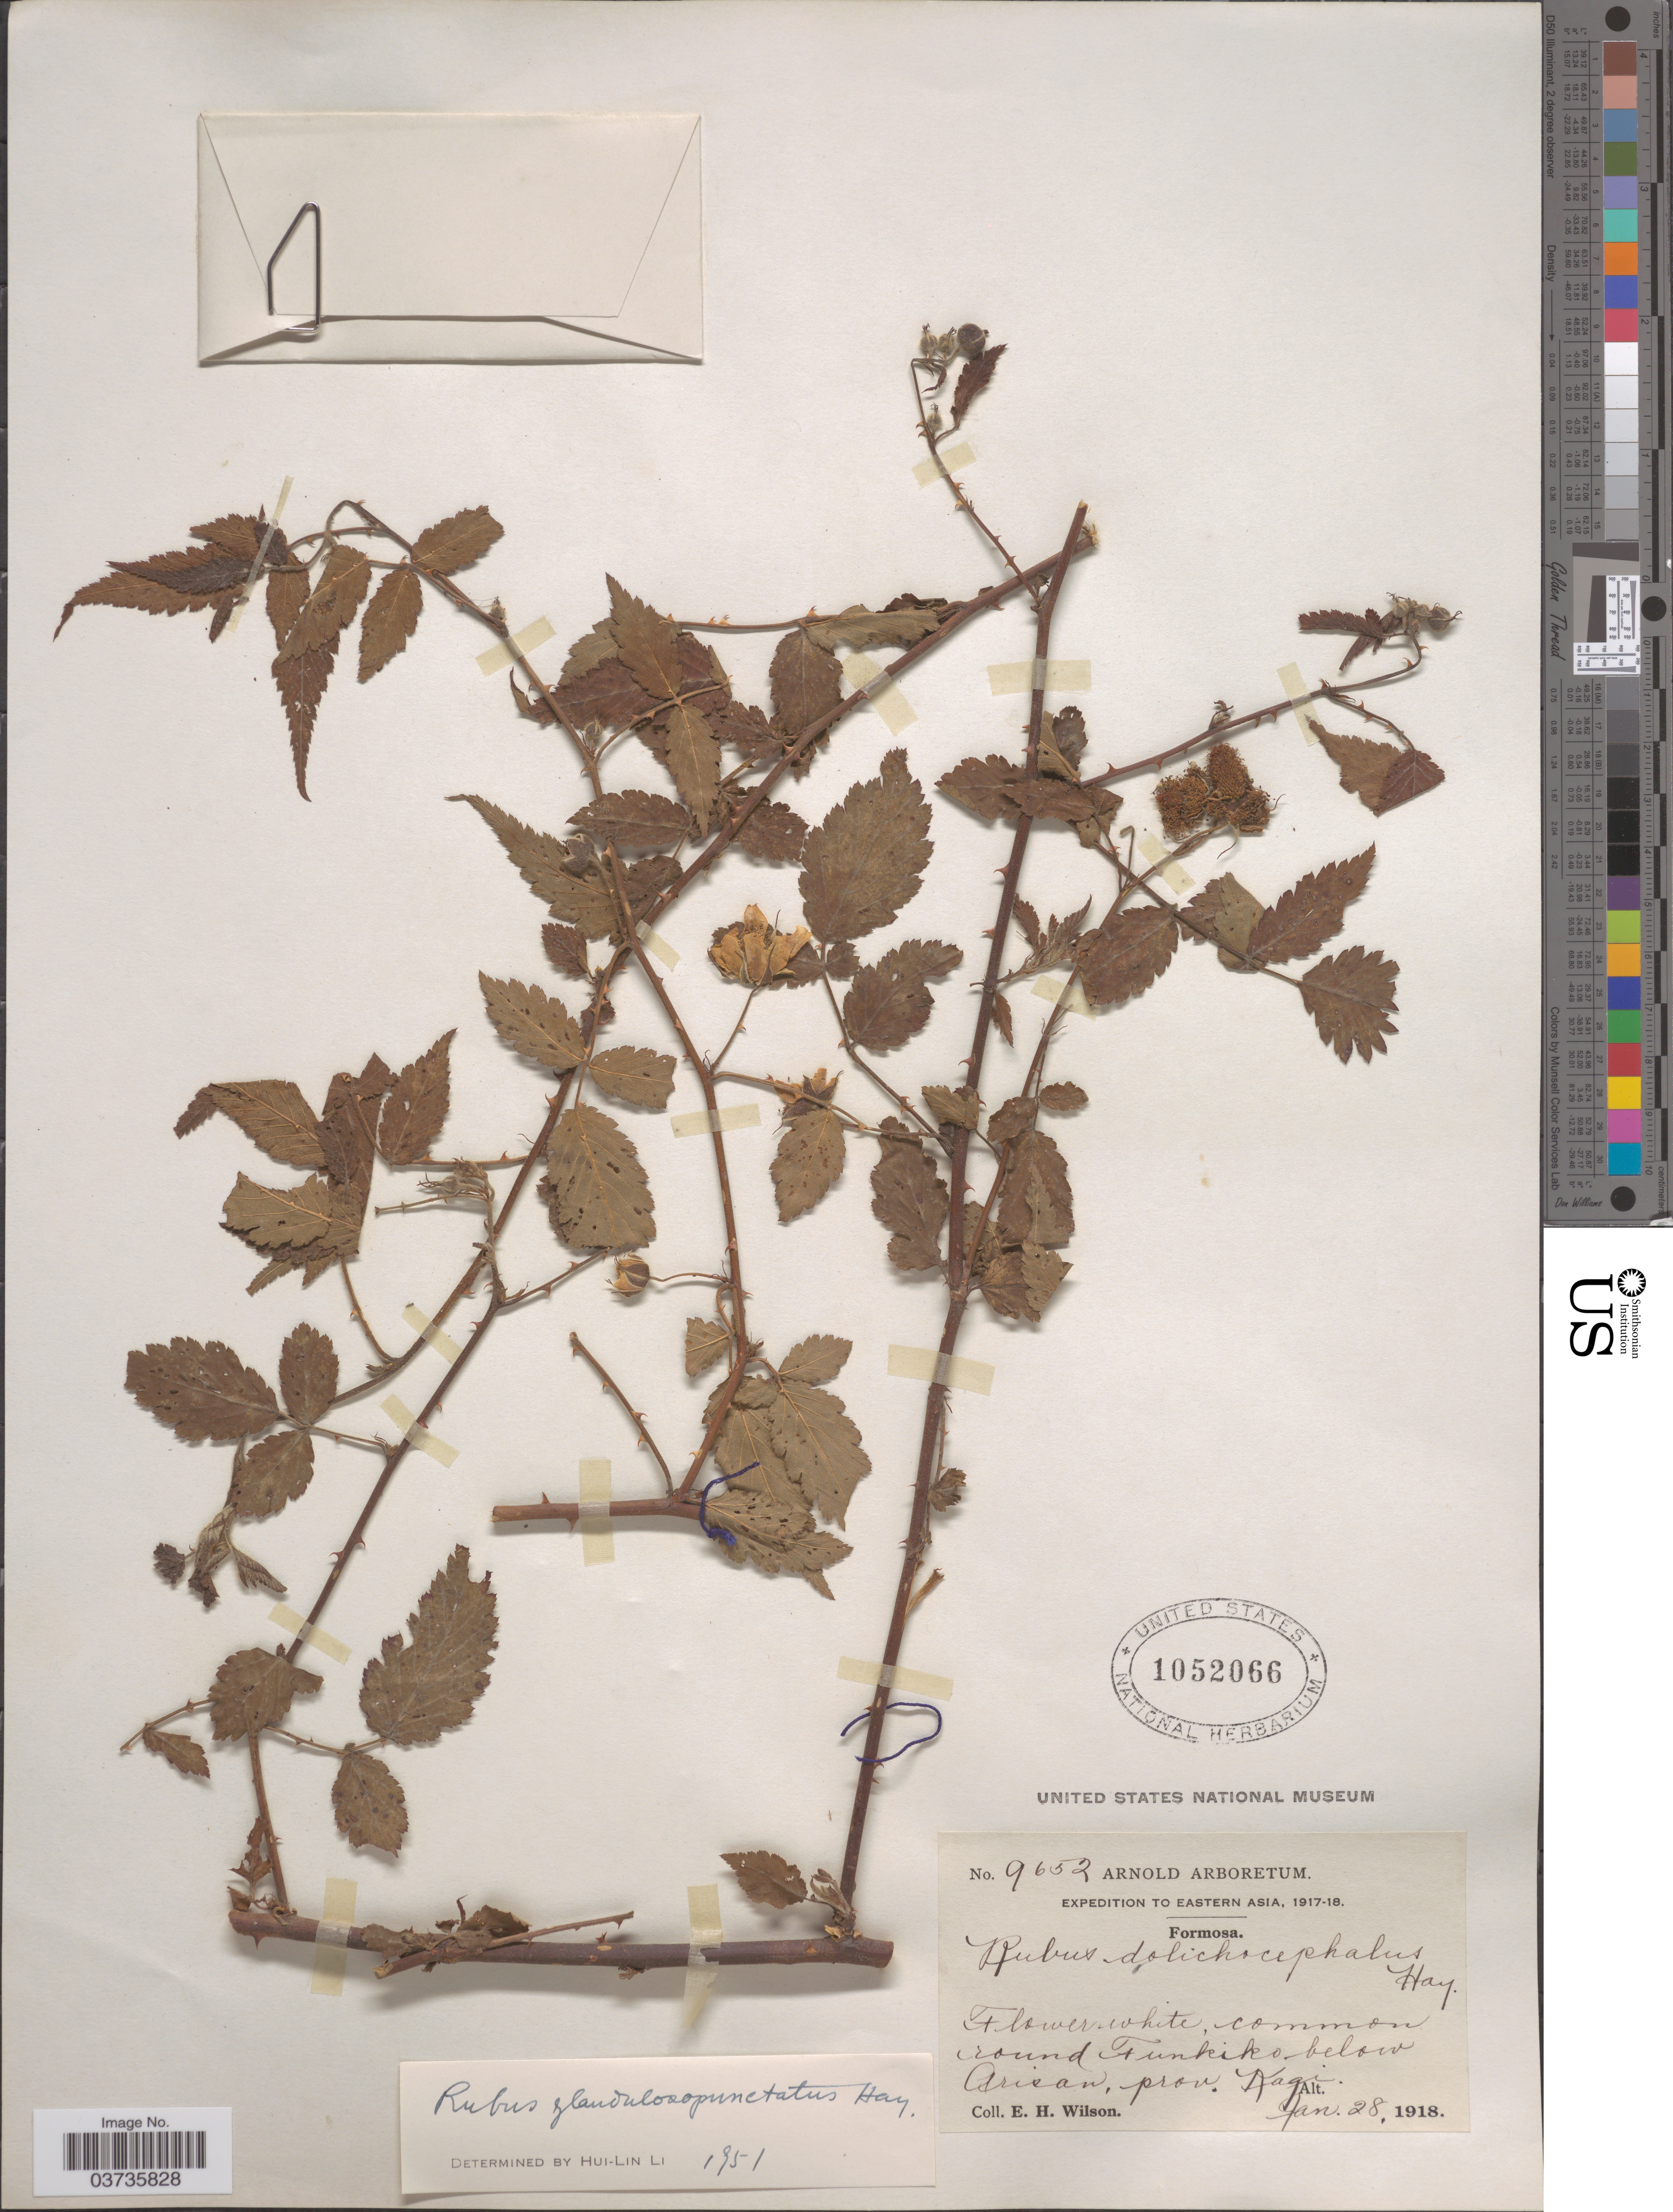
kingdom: Plantae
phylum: Tracheophyta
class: Magnoliopsida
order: Rosales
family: Rosaceae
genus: Rubus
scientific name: Rubus glandulosopunctatus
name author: Hayata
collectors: E. Wilson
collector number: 9652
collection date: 1918-01-28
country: Taiwan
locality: Eastern Asia. Formosa. Round Funkiko below Arisan, prov. Kagi.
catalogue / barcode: US 1052066